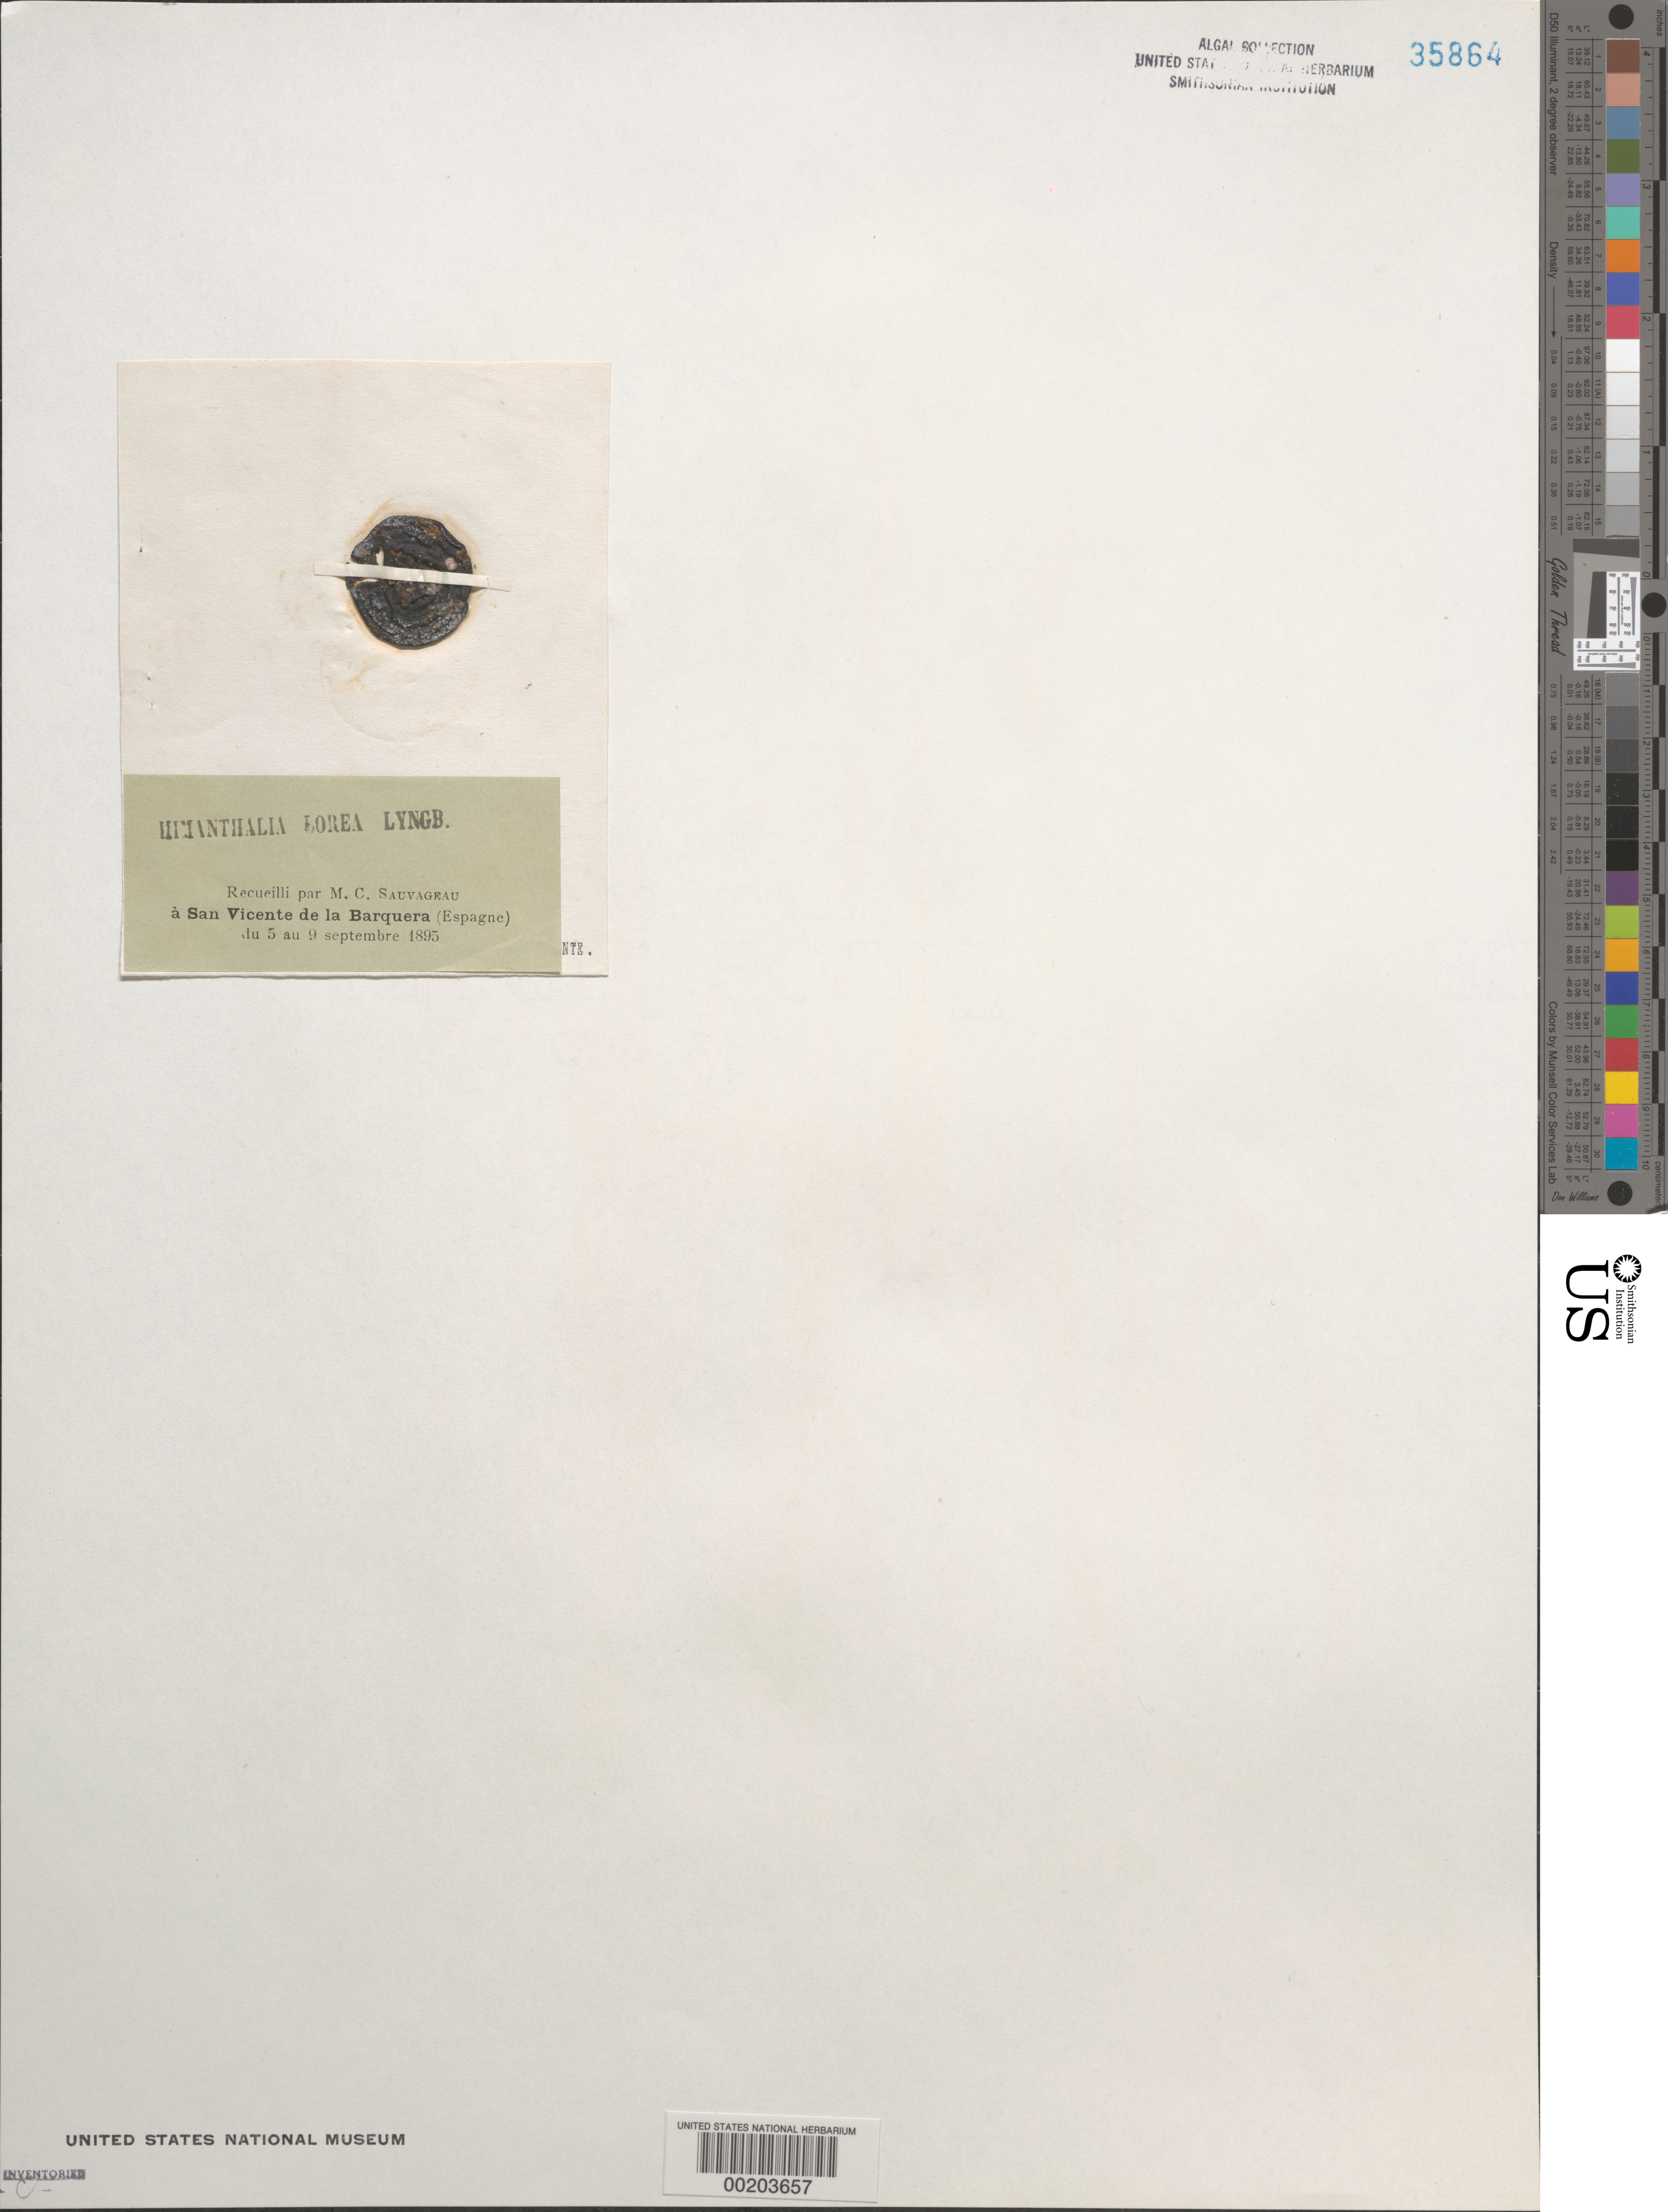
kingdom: Chromista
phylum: Ochrophyta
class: Phaeophyceae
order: Fucales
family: Himanthaliaceae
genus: Himanthalia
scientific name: Himanthalia elongata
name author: (L.) S.F. Gray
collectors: C. F. Sauvageau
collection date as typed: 05 Sep 1895 TO 09 Sep 1895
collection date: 1895-09-05/1895-09-09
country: Spain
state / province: Cantabria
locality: San vicente de la barquera. Santander.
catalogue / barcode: US 35864